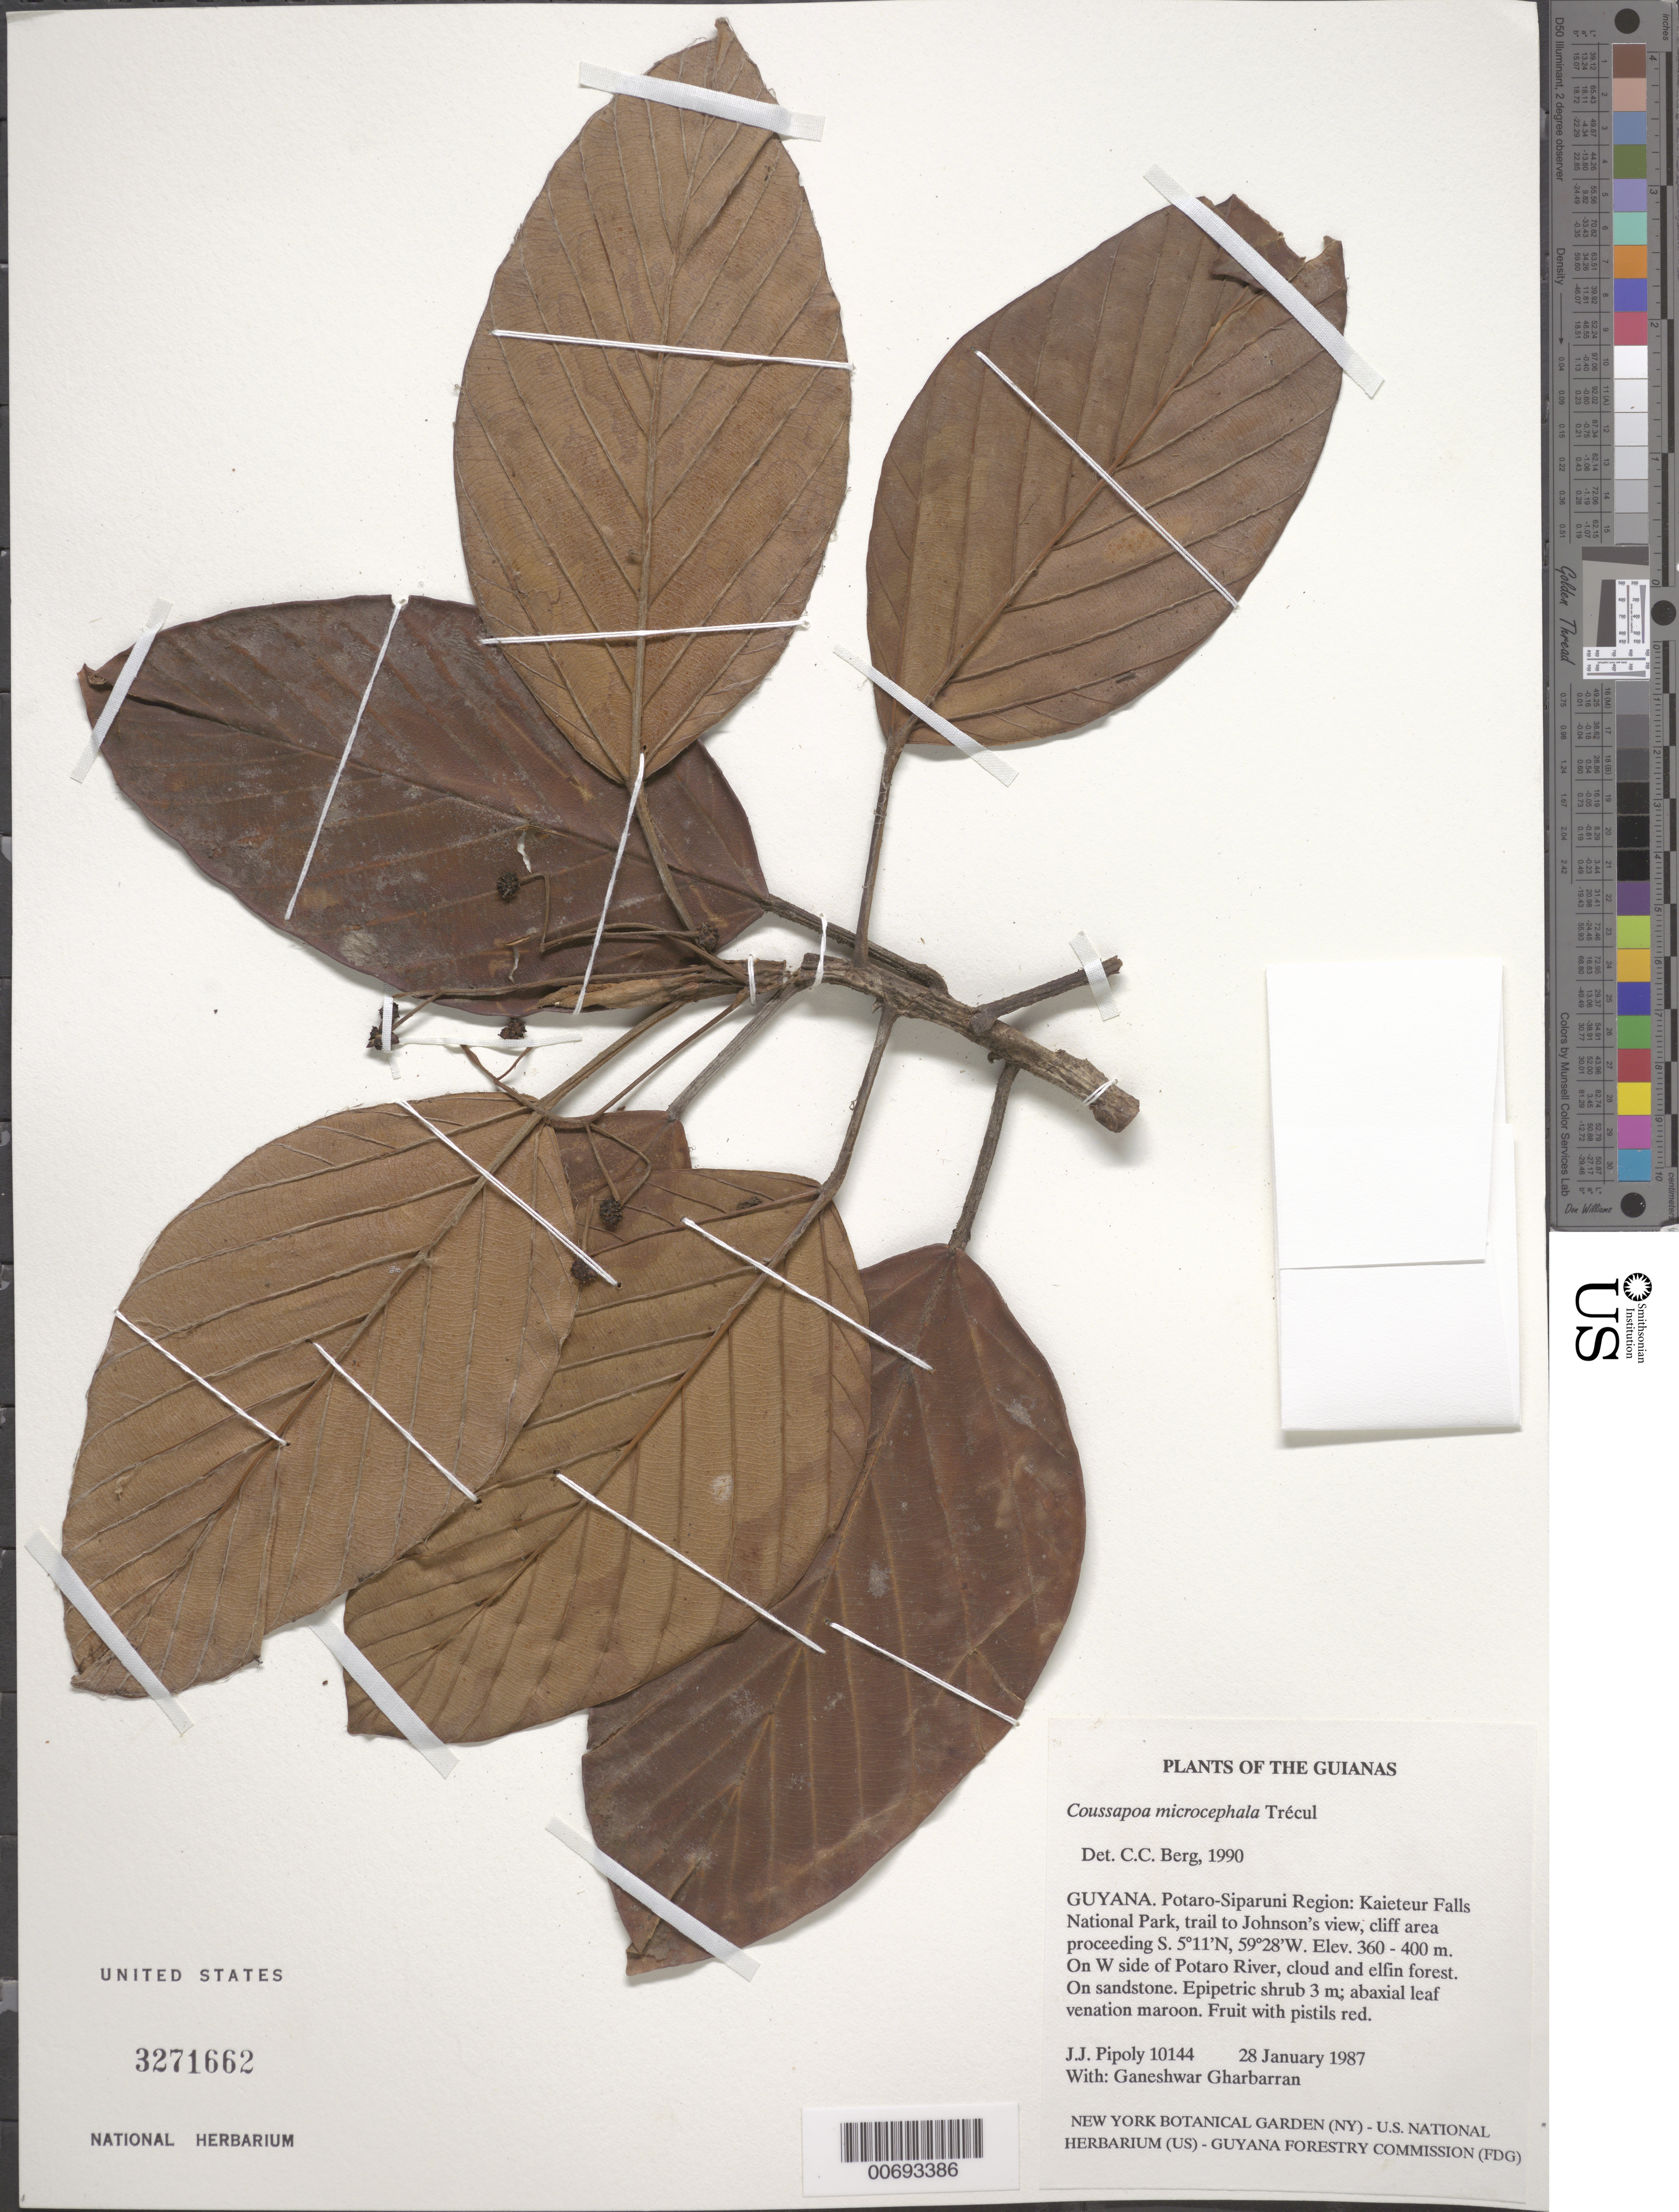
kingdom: Plantae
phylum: Tracheophyta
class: Magnoliopsida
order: Rosales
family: Urticaceae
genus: Coussapoa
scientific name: Coussapoa microcephala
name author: Trécul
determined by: Berg, C. C.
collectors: J. J. Pipoly & G. Gharbarran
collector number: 10144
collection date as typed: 28 January 1987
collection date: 1987-01-28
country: Guyana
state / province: Potaro-Siparuni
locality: Kaieteur Falls National Park, trail to Johnson's view, cliff area proceeding S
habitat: On W side of Potaro River, cloud and elfin forest. On sandstone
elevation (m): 360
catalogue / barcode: US 3271662